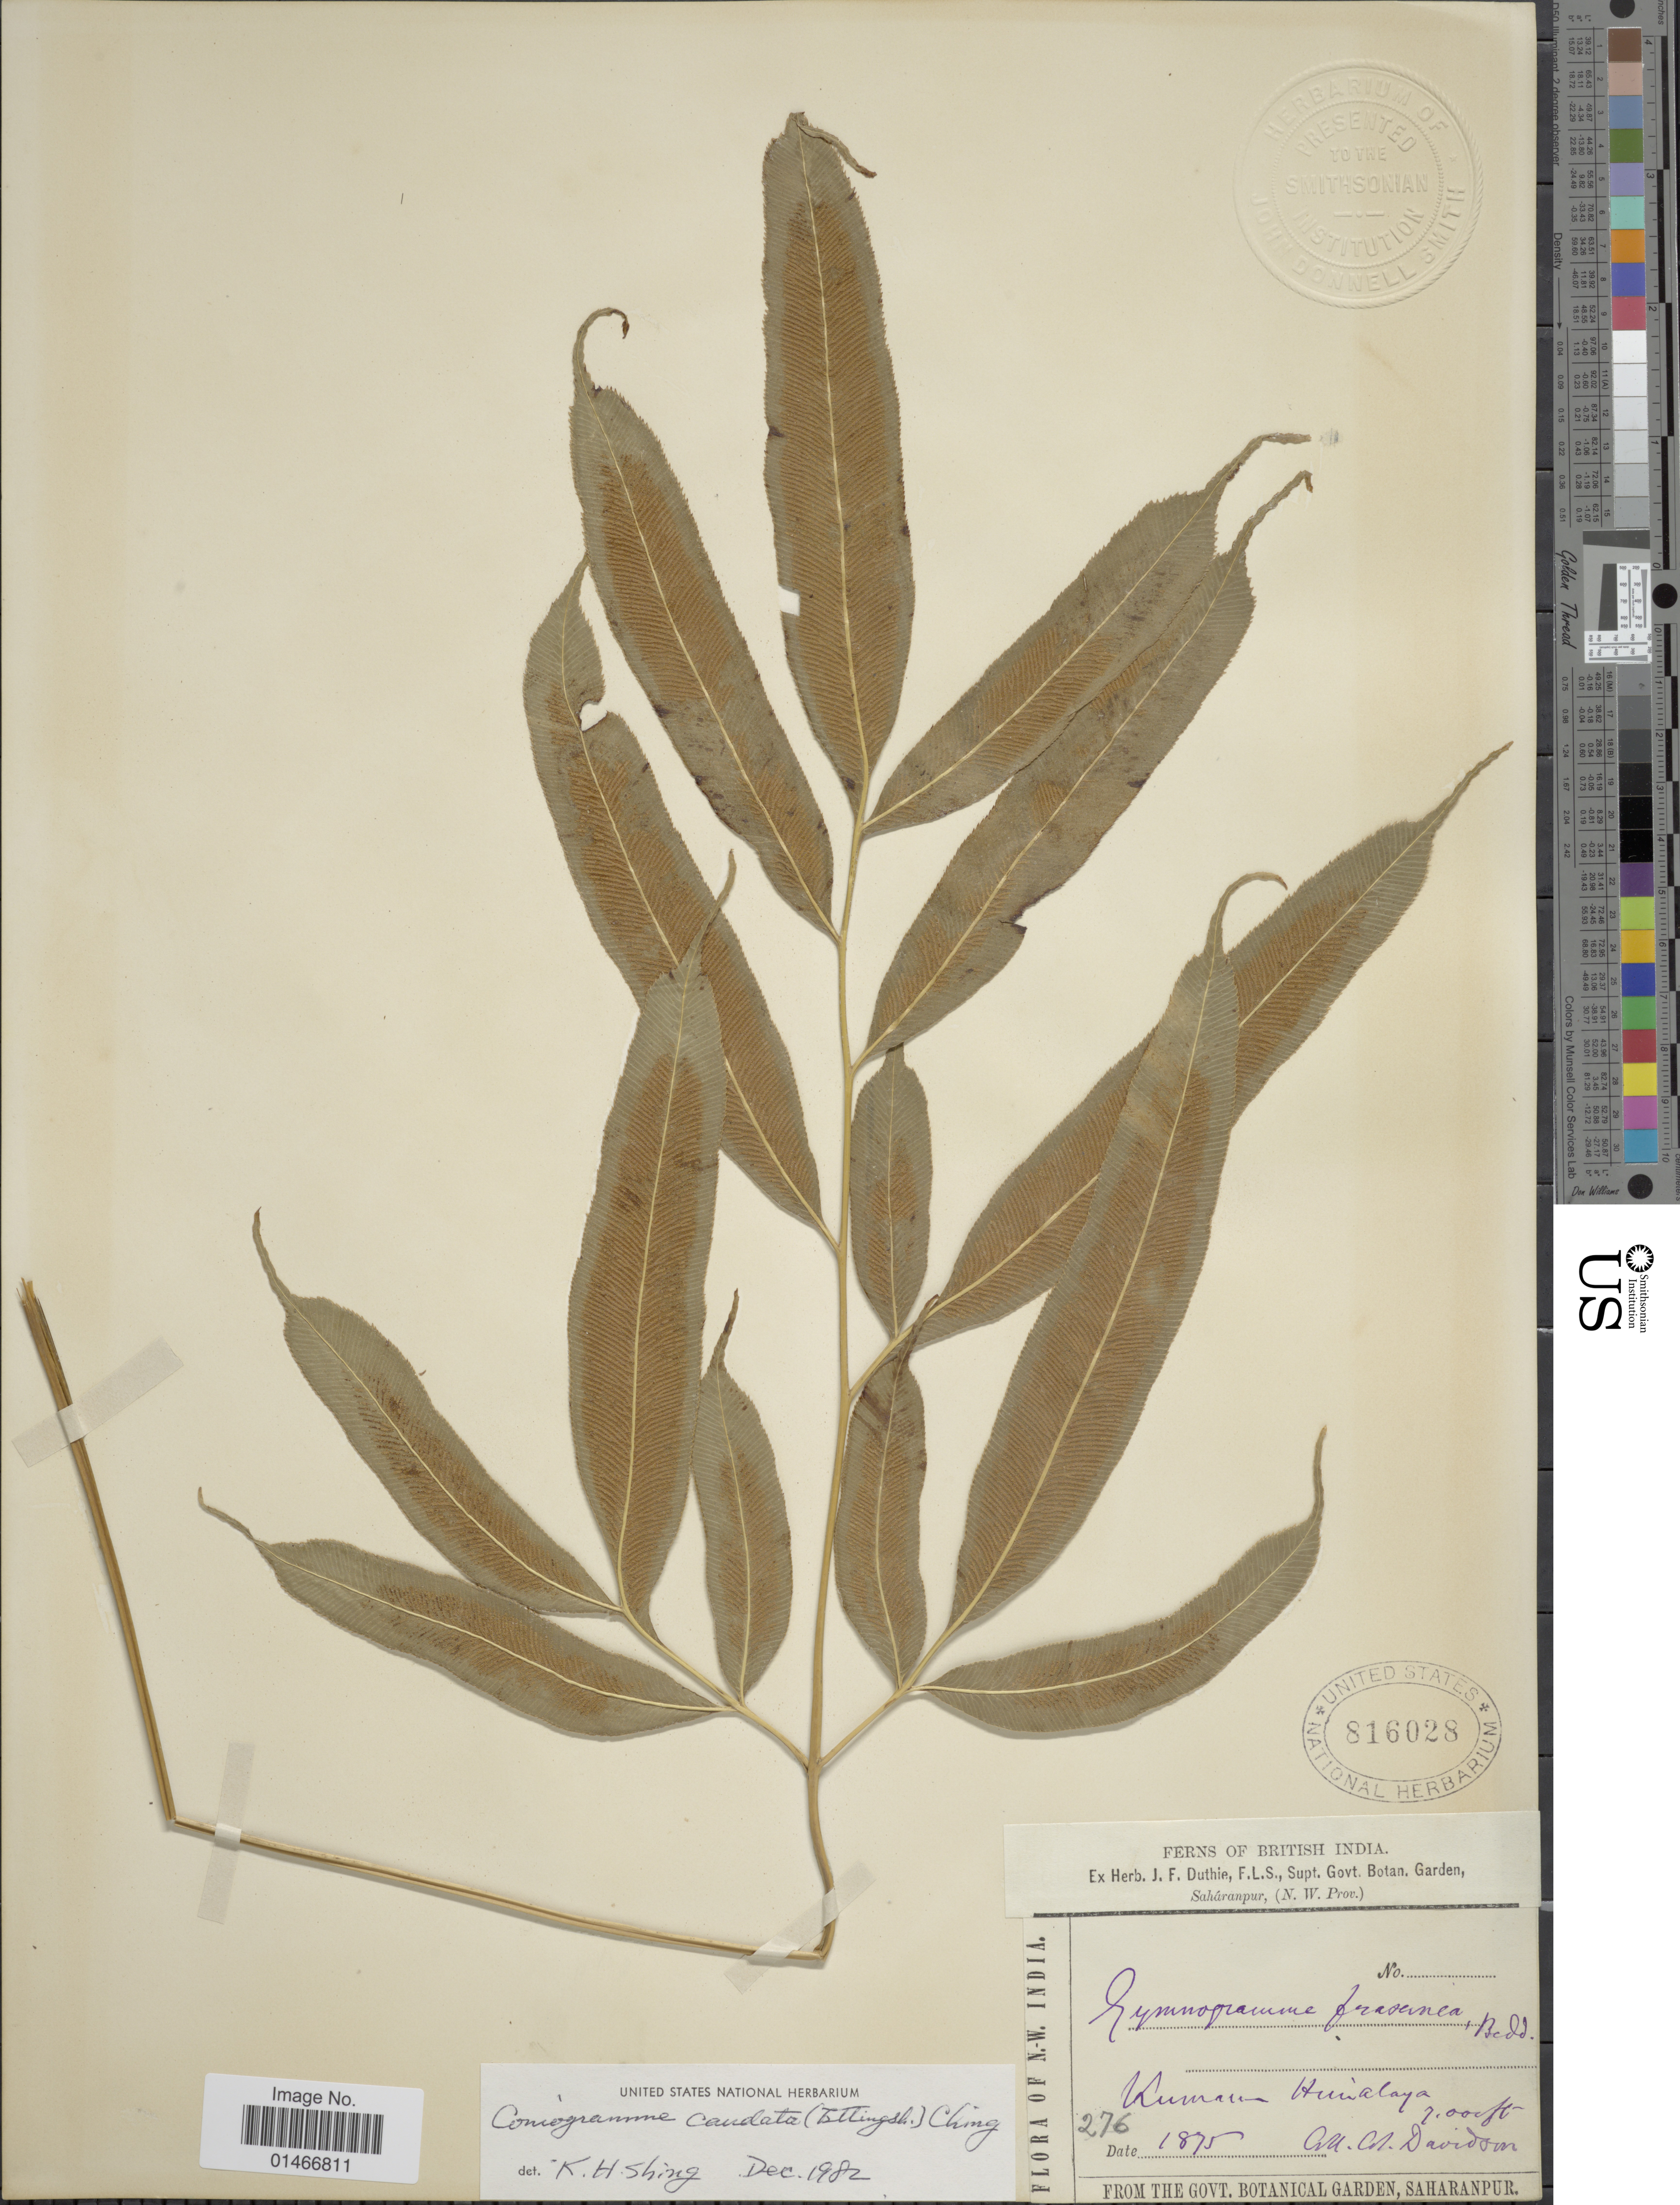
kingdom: Plantae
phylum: Tracheophyta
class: Polypodiopsida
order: Polypodiales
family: Pteridaceae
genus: Coniogramme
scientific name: Coniogramme caudiformis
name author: Ching & K.H. Shing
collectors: C. Davidson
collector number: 276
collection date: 1875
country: India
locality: British India, Kumam Himalaya.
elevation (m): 2134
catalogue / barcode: US 816028